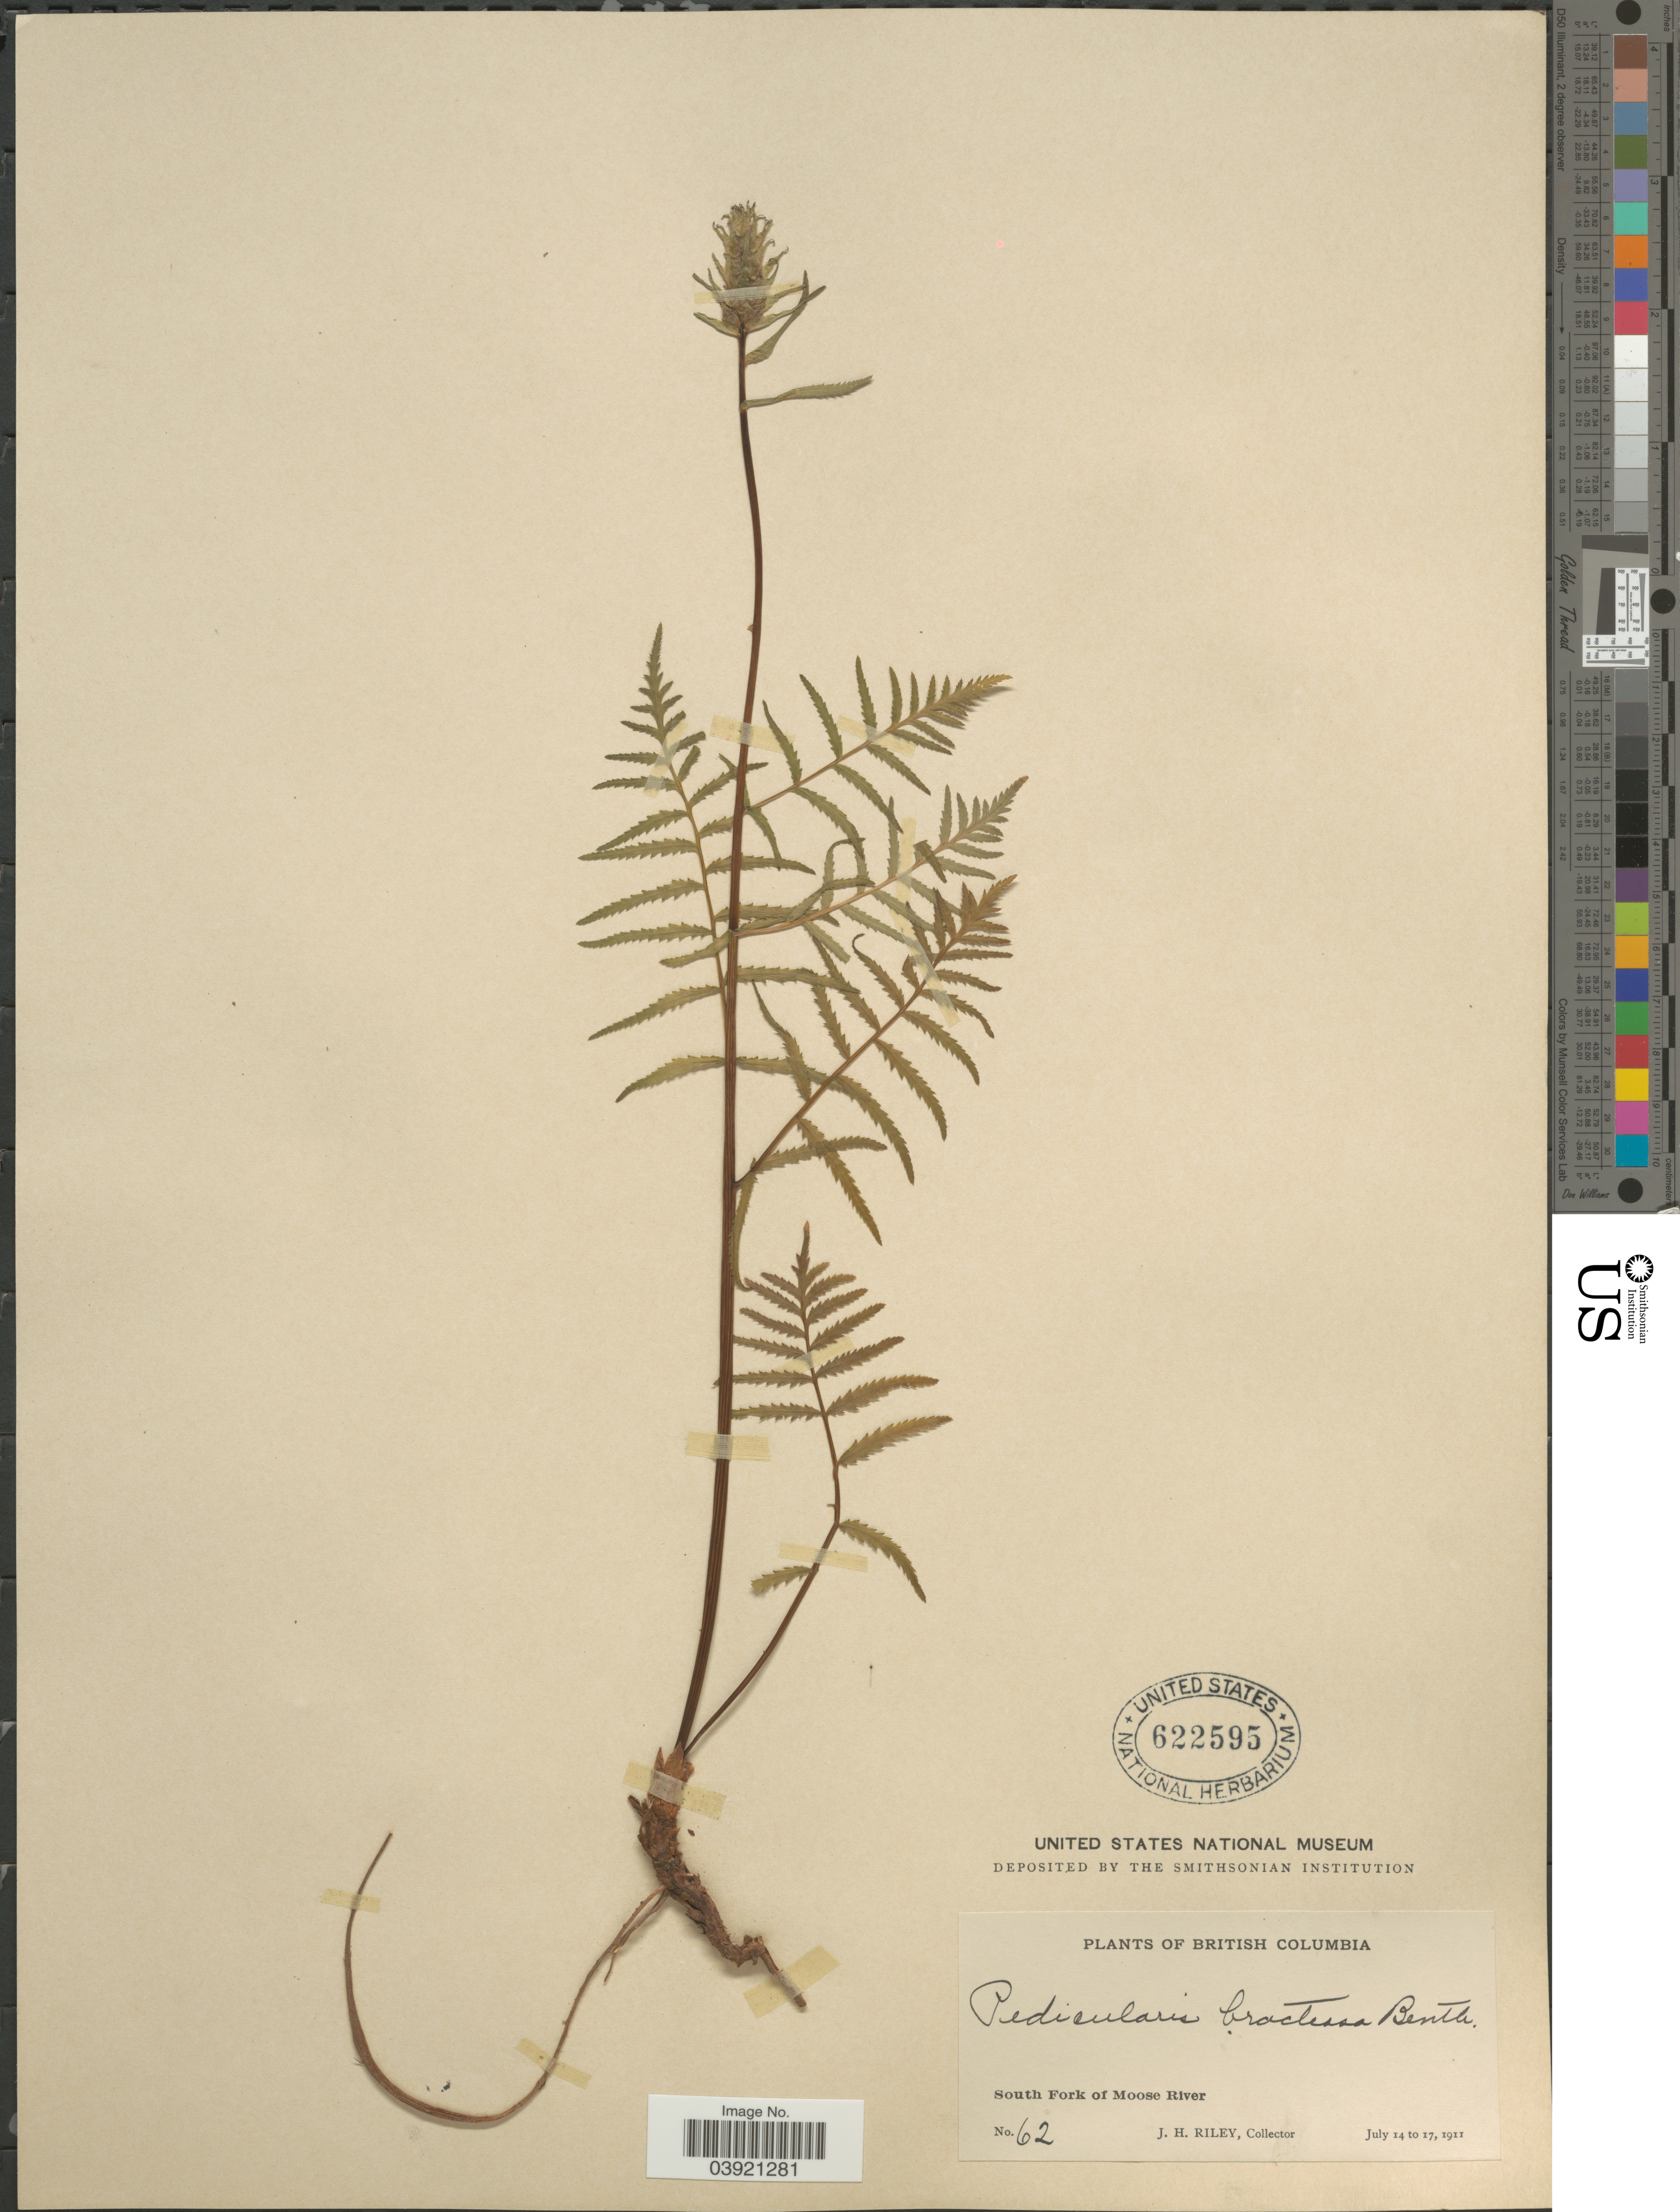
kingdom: Plantae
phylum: Tracheophyta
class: Magnoliopsida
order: Lamiales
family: Orobanchaceae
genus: Pedicularis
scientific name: Pedicularis bracteosa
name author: Benth.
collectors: J. H. Riley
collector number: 62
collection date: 1911-07-14/1911-07-17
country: Canada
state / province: British Columbia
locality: South Fork of Moose River.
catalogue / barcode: US 622595